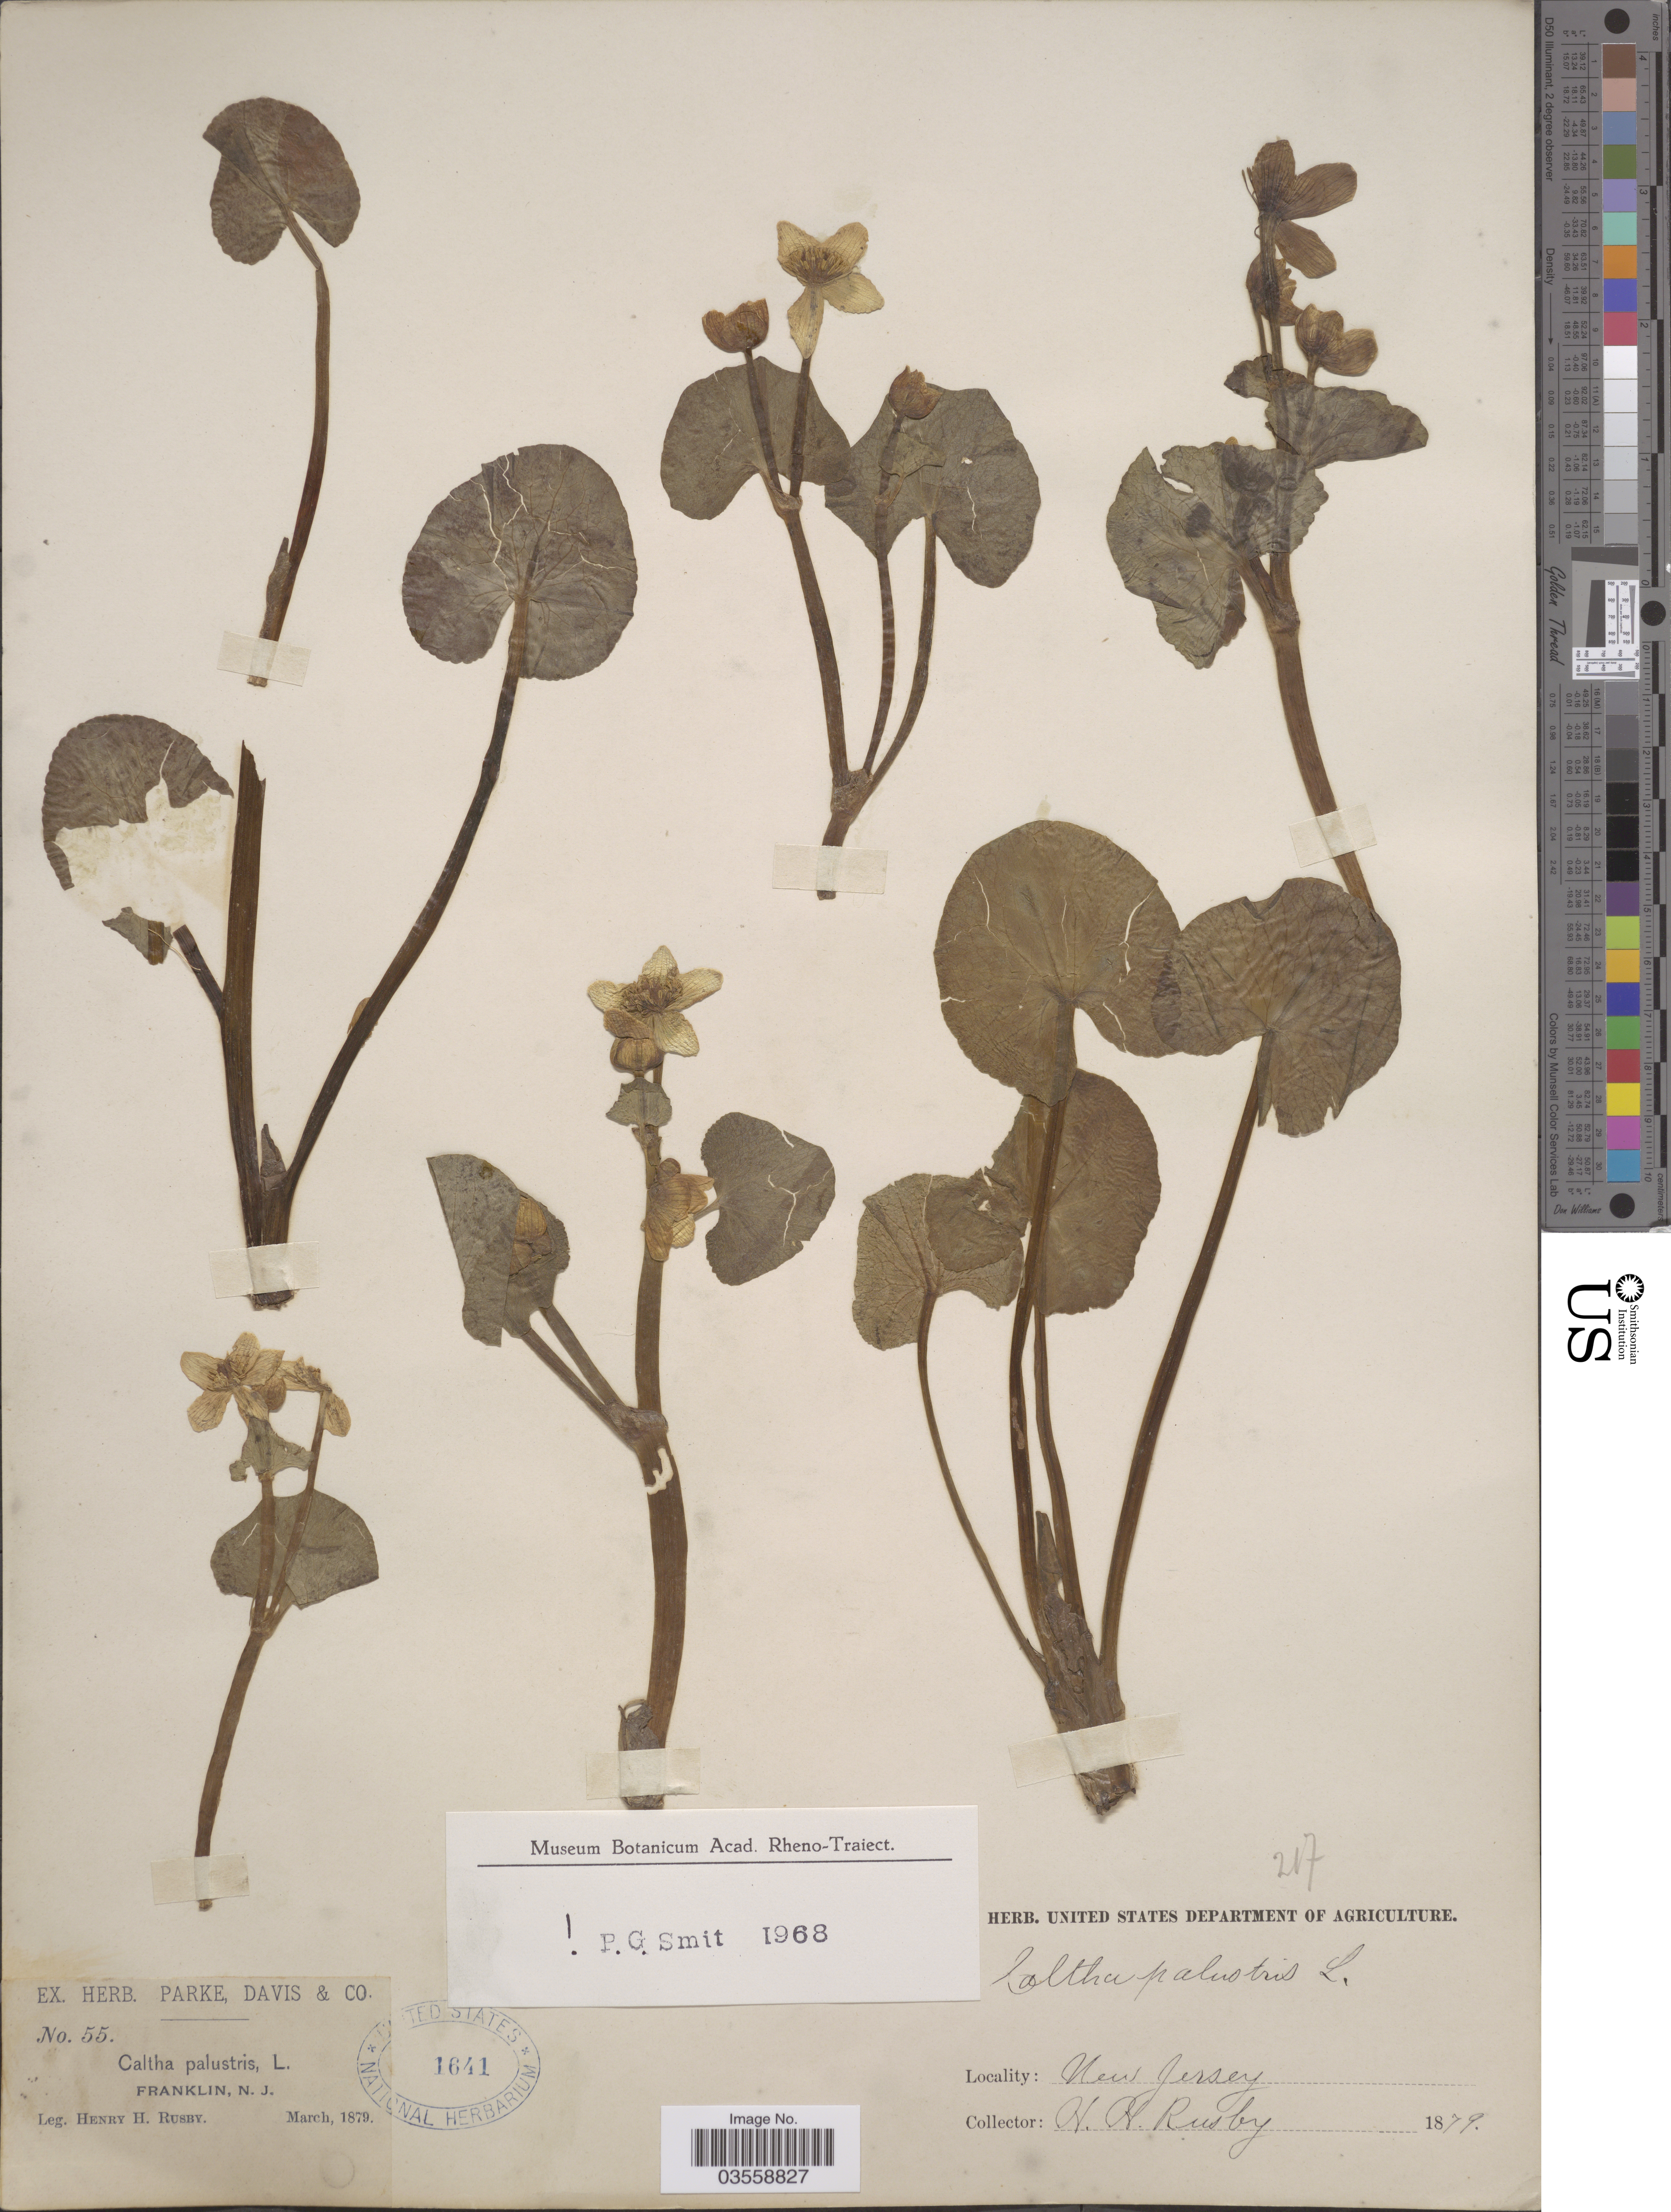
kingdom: Plantae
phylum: Tracheophyta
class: Magnoliopsida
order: Ranunculales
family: Ranunculaceae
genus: Caltha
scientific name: Caltha palustris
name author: L.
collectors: H. H. Rusby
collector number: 55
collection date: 1879-03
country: United States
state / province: New Jersey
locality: Franklin.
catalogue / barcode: US 1641